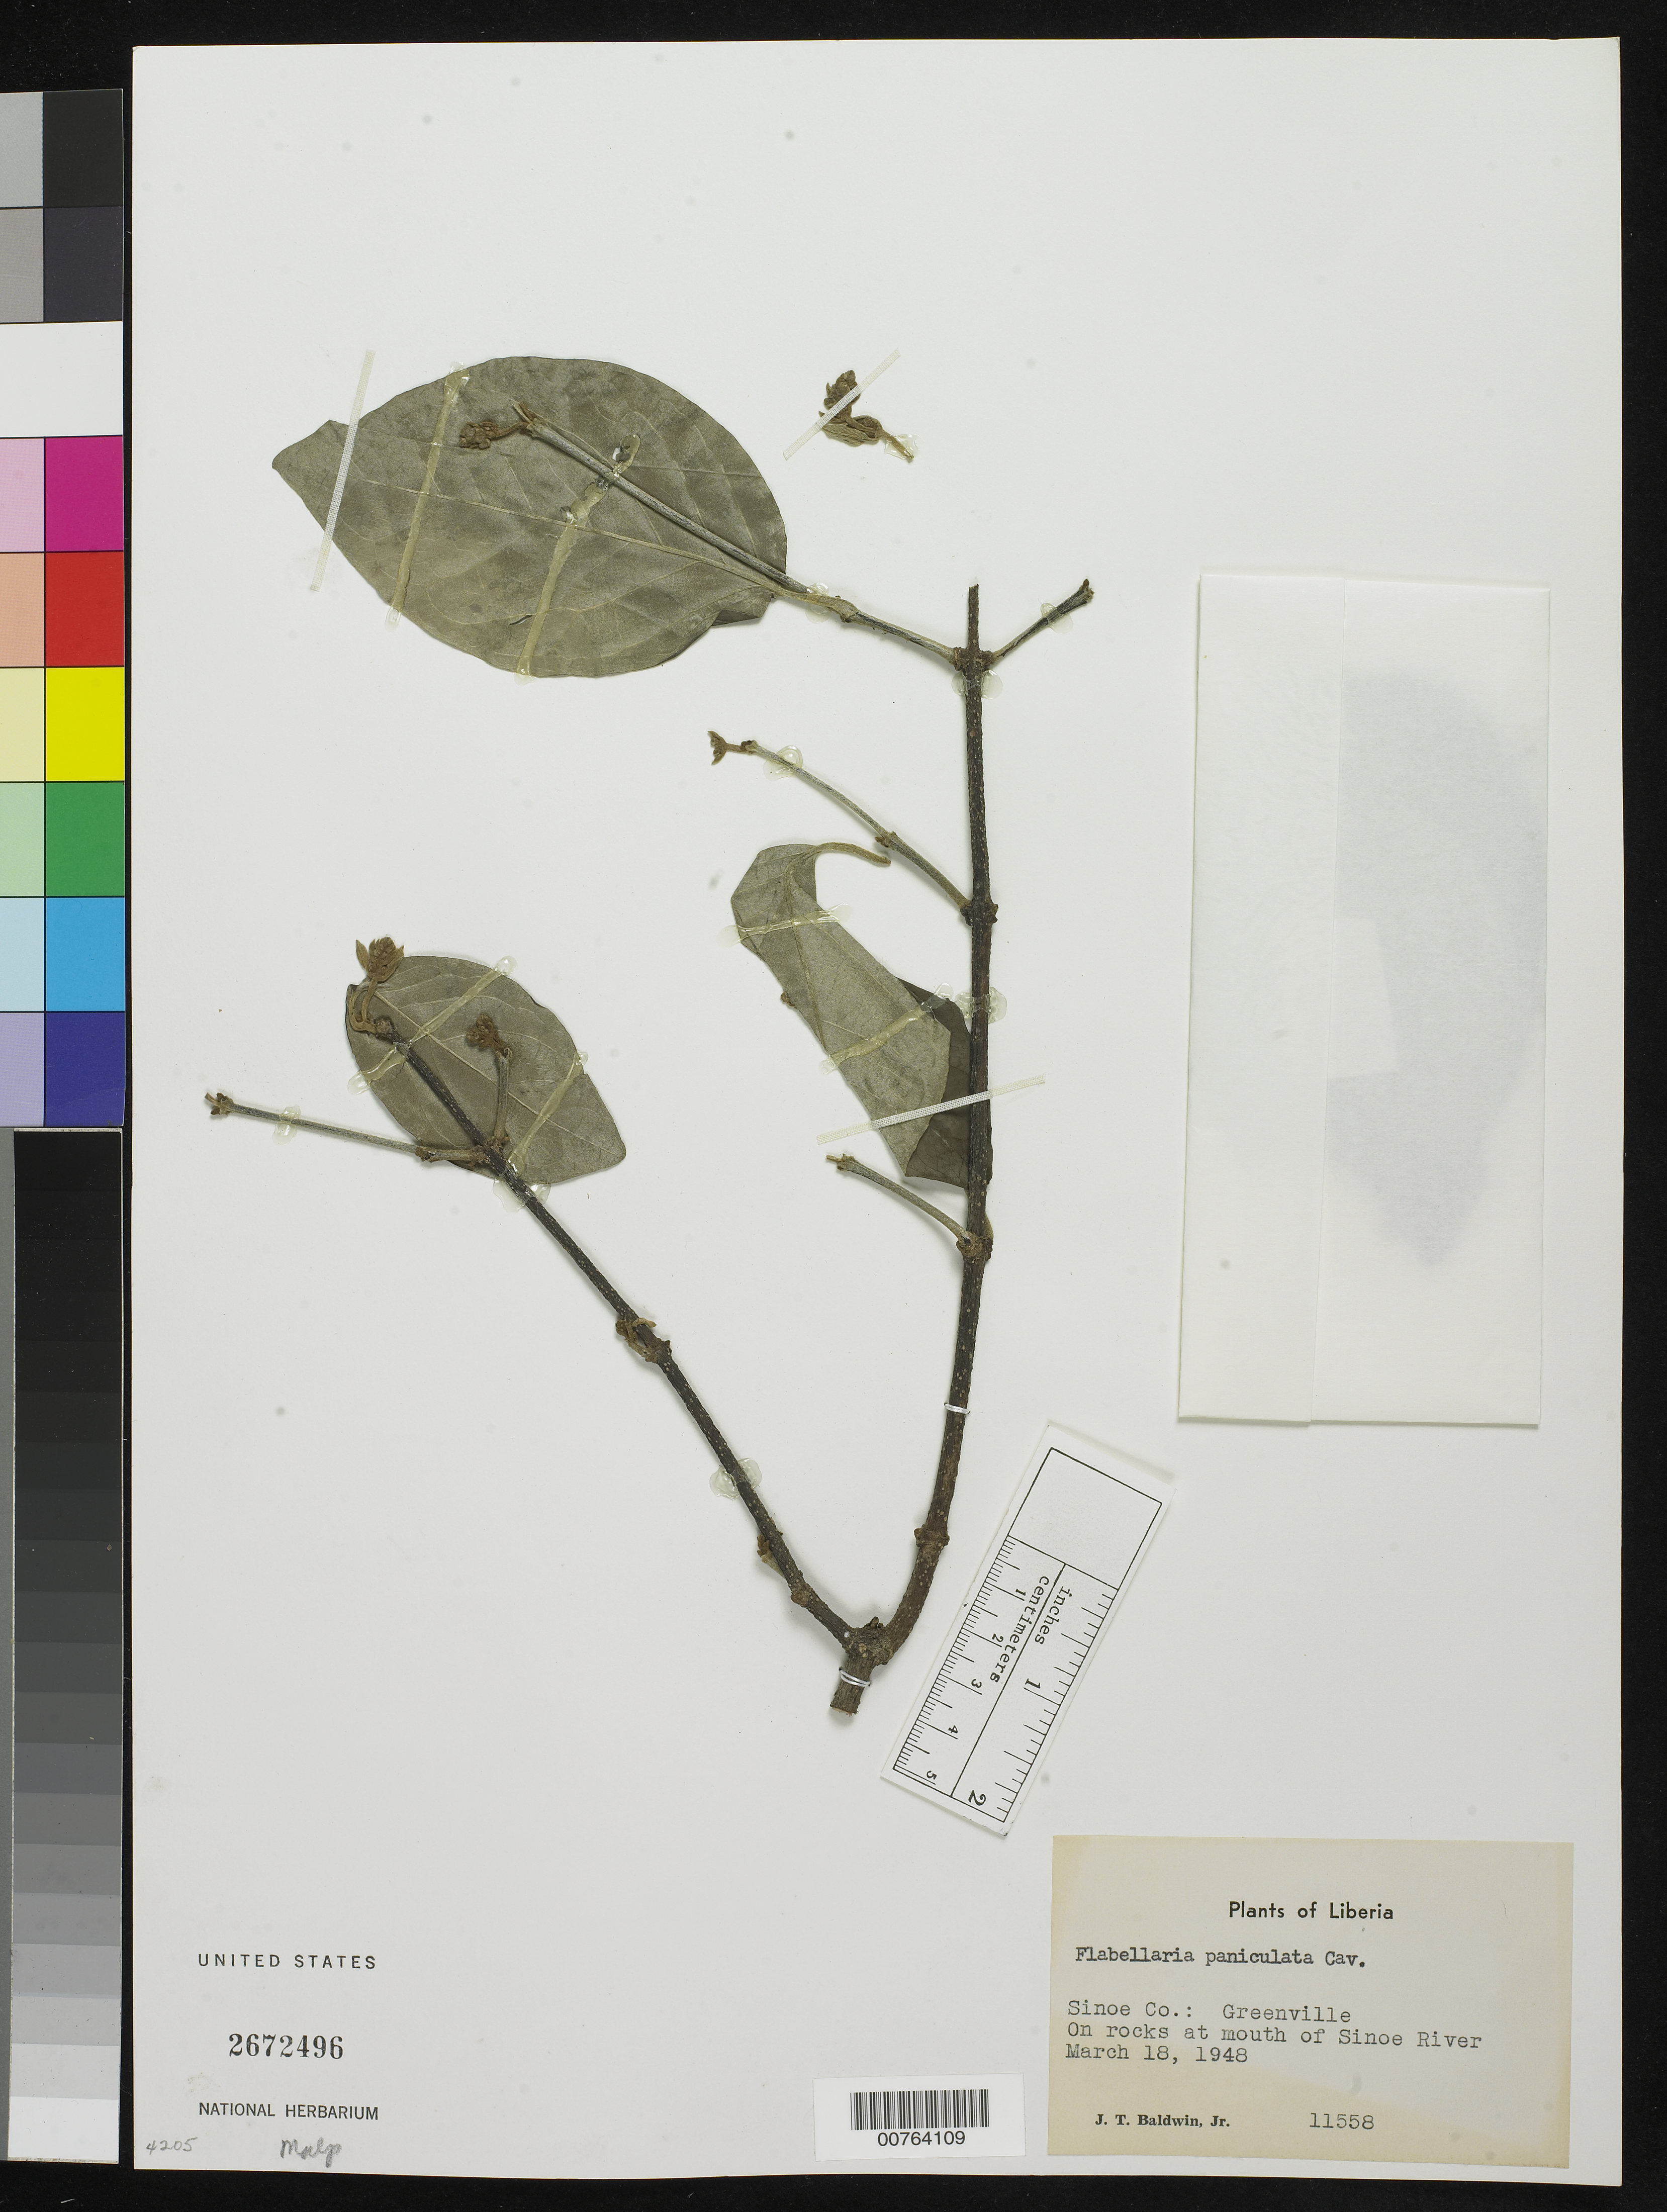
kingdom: Plantae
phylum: Tracheophyta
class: Magnoliopsida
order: Malpighiales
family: Malpighiaceae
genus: Flabellaria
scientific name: Flabellaria paniculata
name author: Cav.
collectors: J. T. Baldwin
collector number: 11558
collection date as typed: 18 Mar 1948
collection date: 1948-03-18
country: Liberia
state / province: Sinoe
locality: Greenville; Sinoe River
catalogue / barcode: US 2672496